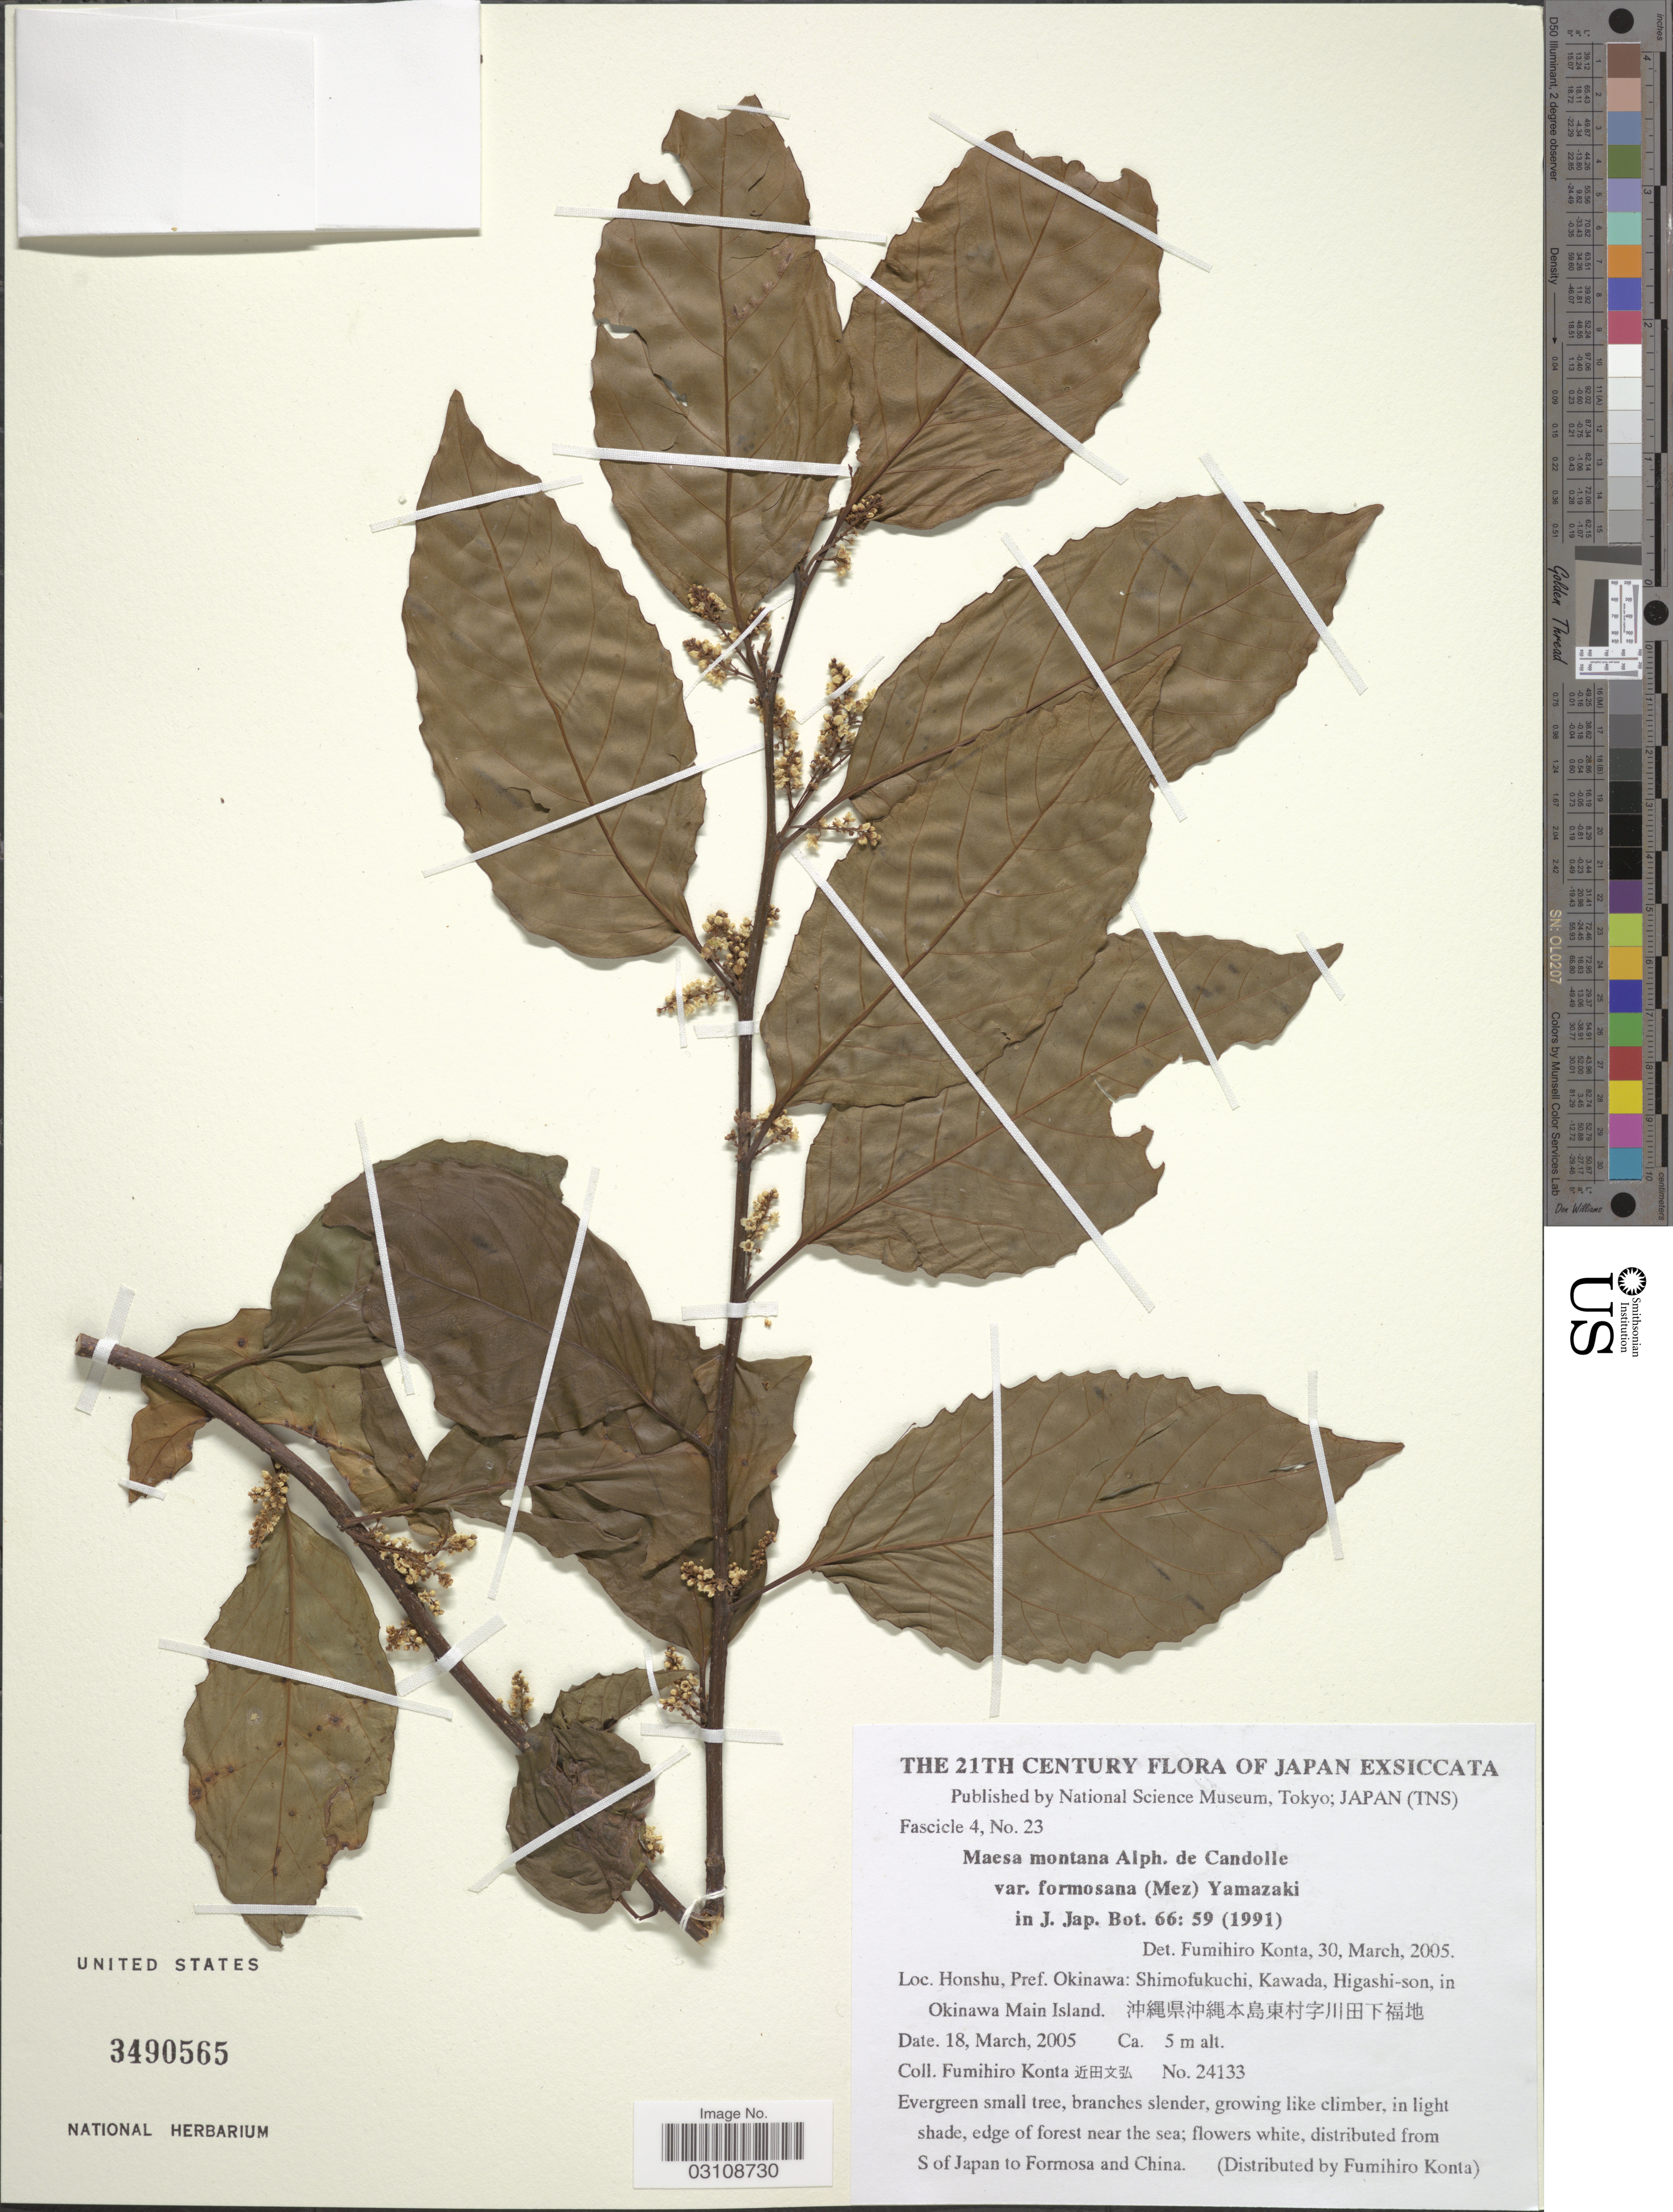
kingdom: Plantae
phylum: Tracheophyta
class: Magnoliopsida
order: Ericales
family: Primulaceae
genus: Maesa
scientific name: Maesa montana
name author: A. DC.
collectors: F. Konta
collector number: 24133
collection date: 2005-03-18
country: Japan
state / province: Okinawa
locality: Honshu, Pref. Okinawa: Shimofukuchi, Kawada, Higashi-son, in Okinawa Main Island.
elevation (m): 5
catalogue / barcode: US 3490565